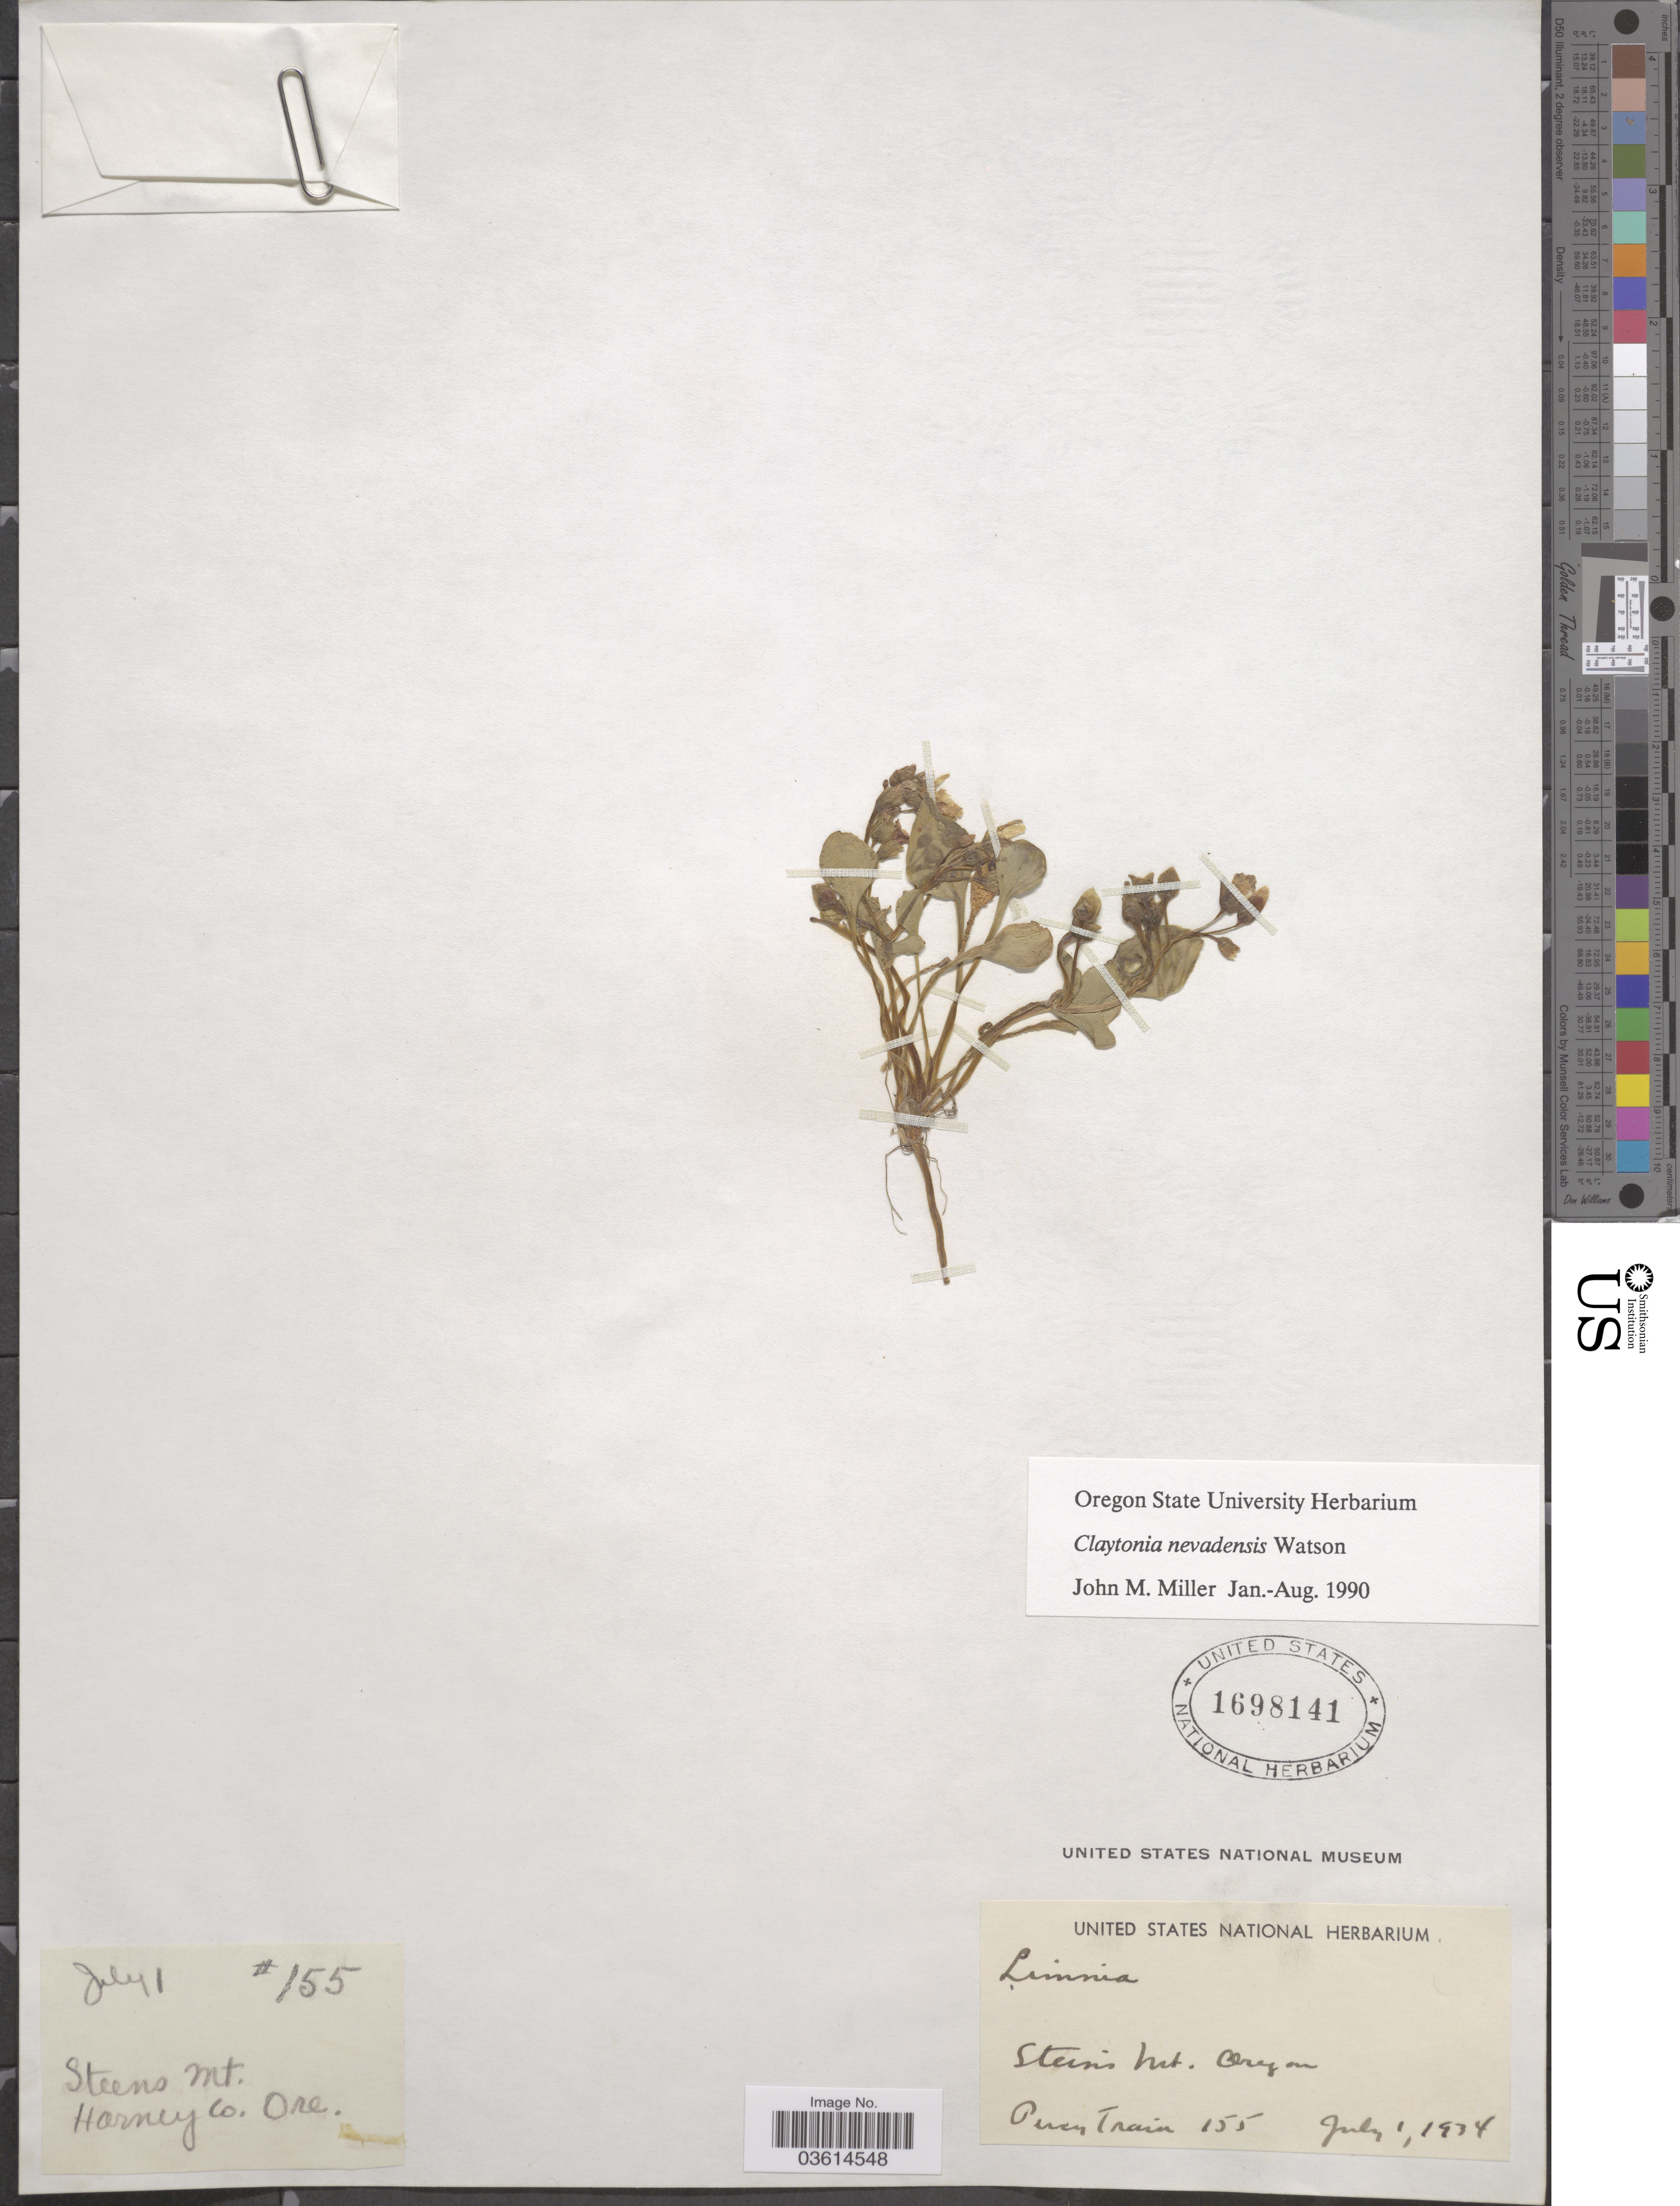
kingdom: Plantae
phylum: Tracheophyta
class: Magnoliopsida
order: Caryophyllales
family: Montiaceae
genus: Claytonia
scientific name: Claytonia nevadensis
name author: S. Watson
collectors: P. Train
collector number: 155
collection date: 1934-07-01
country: United States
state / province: Oregon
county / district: Harney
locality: Steens Mt. Harney Co.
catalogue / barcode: US 1698141